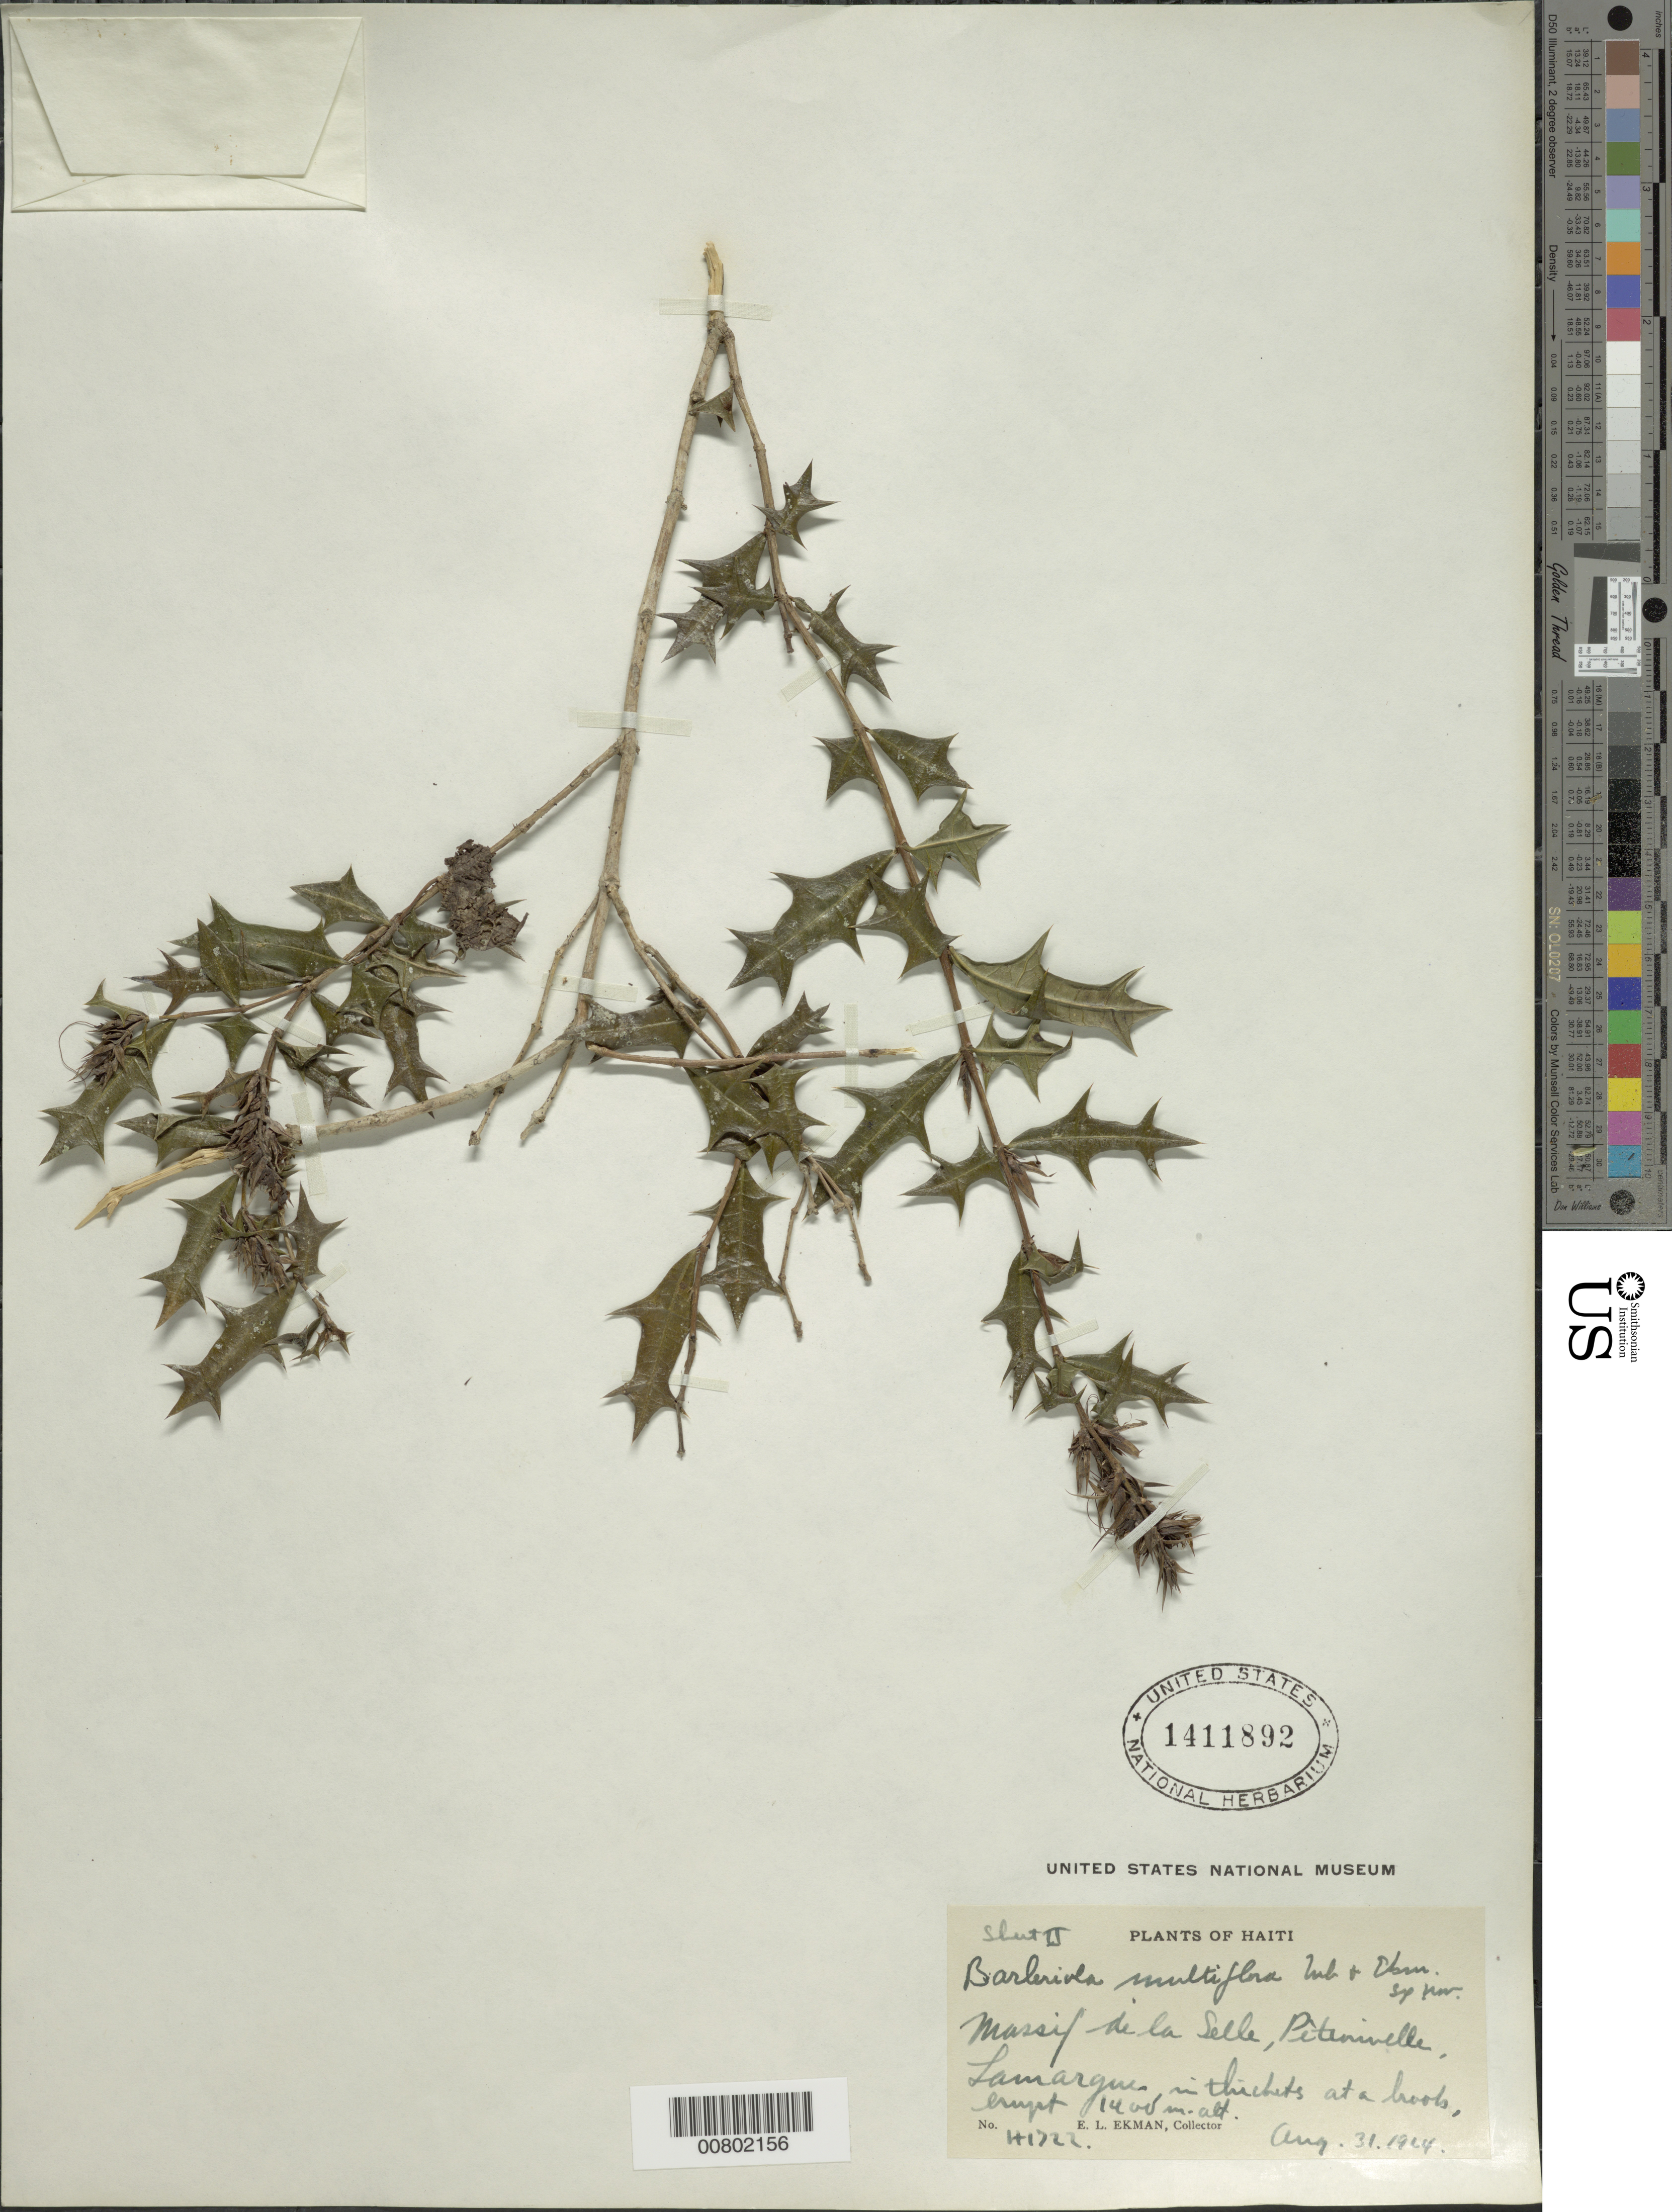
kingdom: Plantae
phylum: Tracheophyta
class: Magnoliopsida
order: Lamiales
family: Acanthaceae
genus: Barleriola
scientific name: Barleriola multiflora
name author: Urb. & Ekman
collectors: E. L. Ekman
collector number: H 1722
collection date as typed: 31 Aug 1924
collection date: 1924-08-31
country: Haiti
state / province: Ouest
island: Hispaniola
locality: Massif de la Selle, Pétionville, Lamarque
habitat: In thickets at a brook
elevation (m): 1400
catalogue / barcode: US 1411892